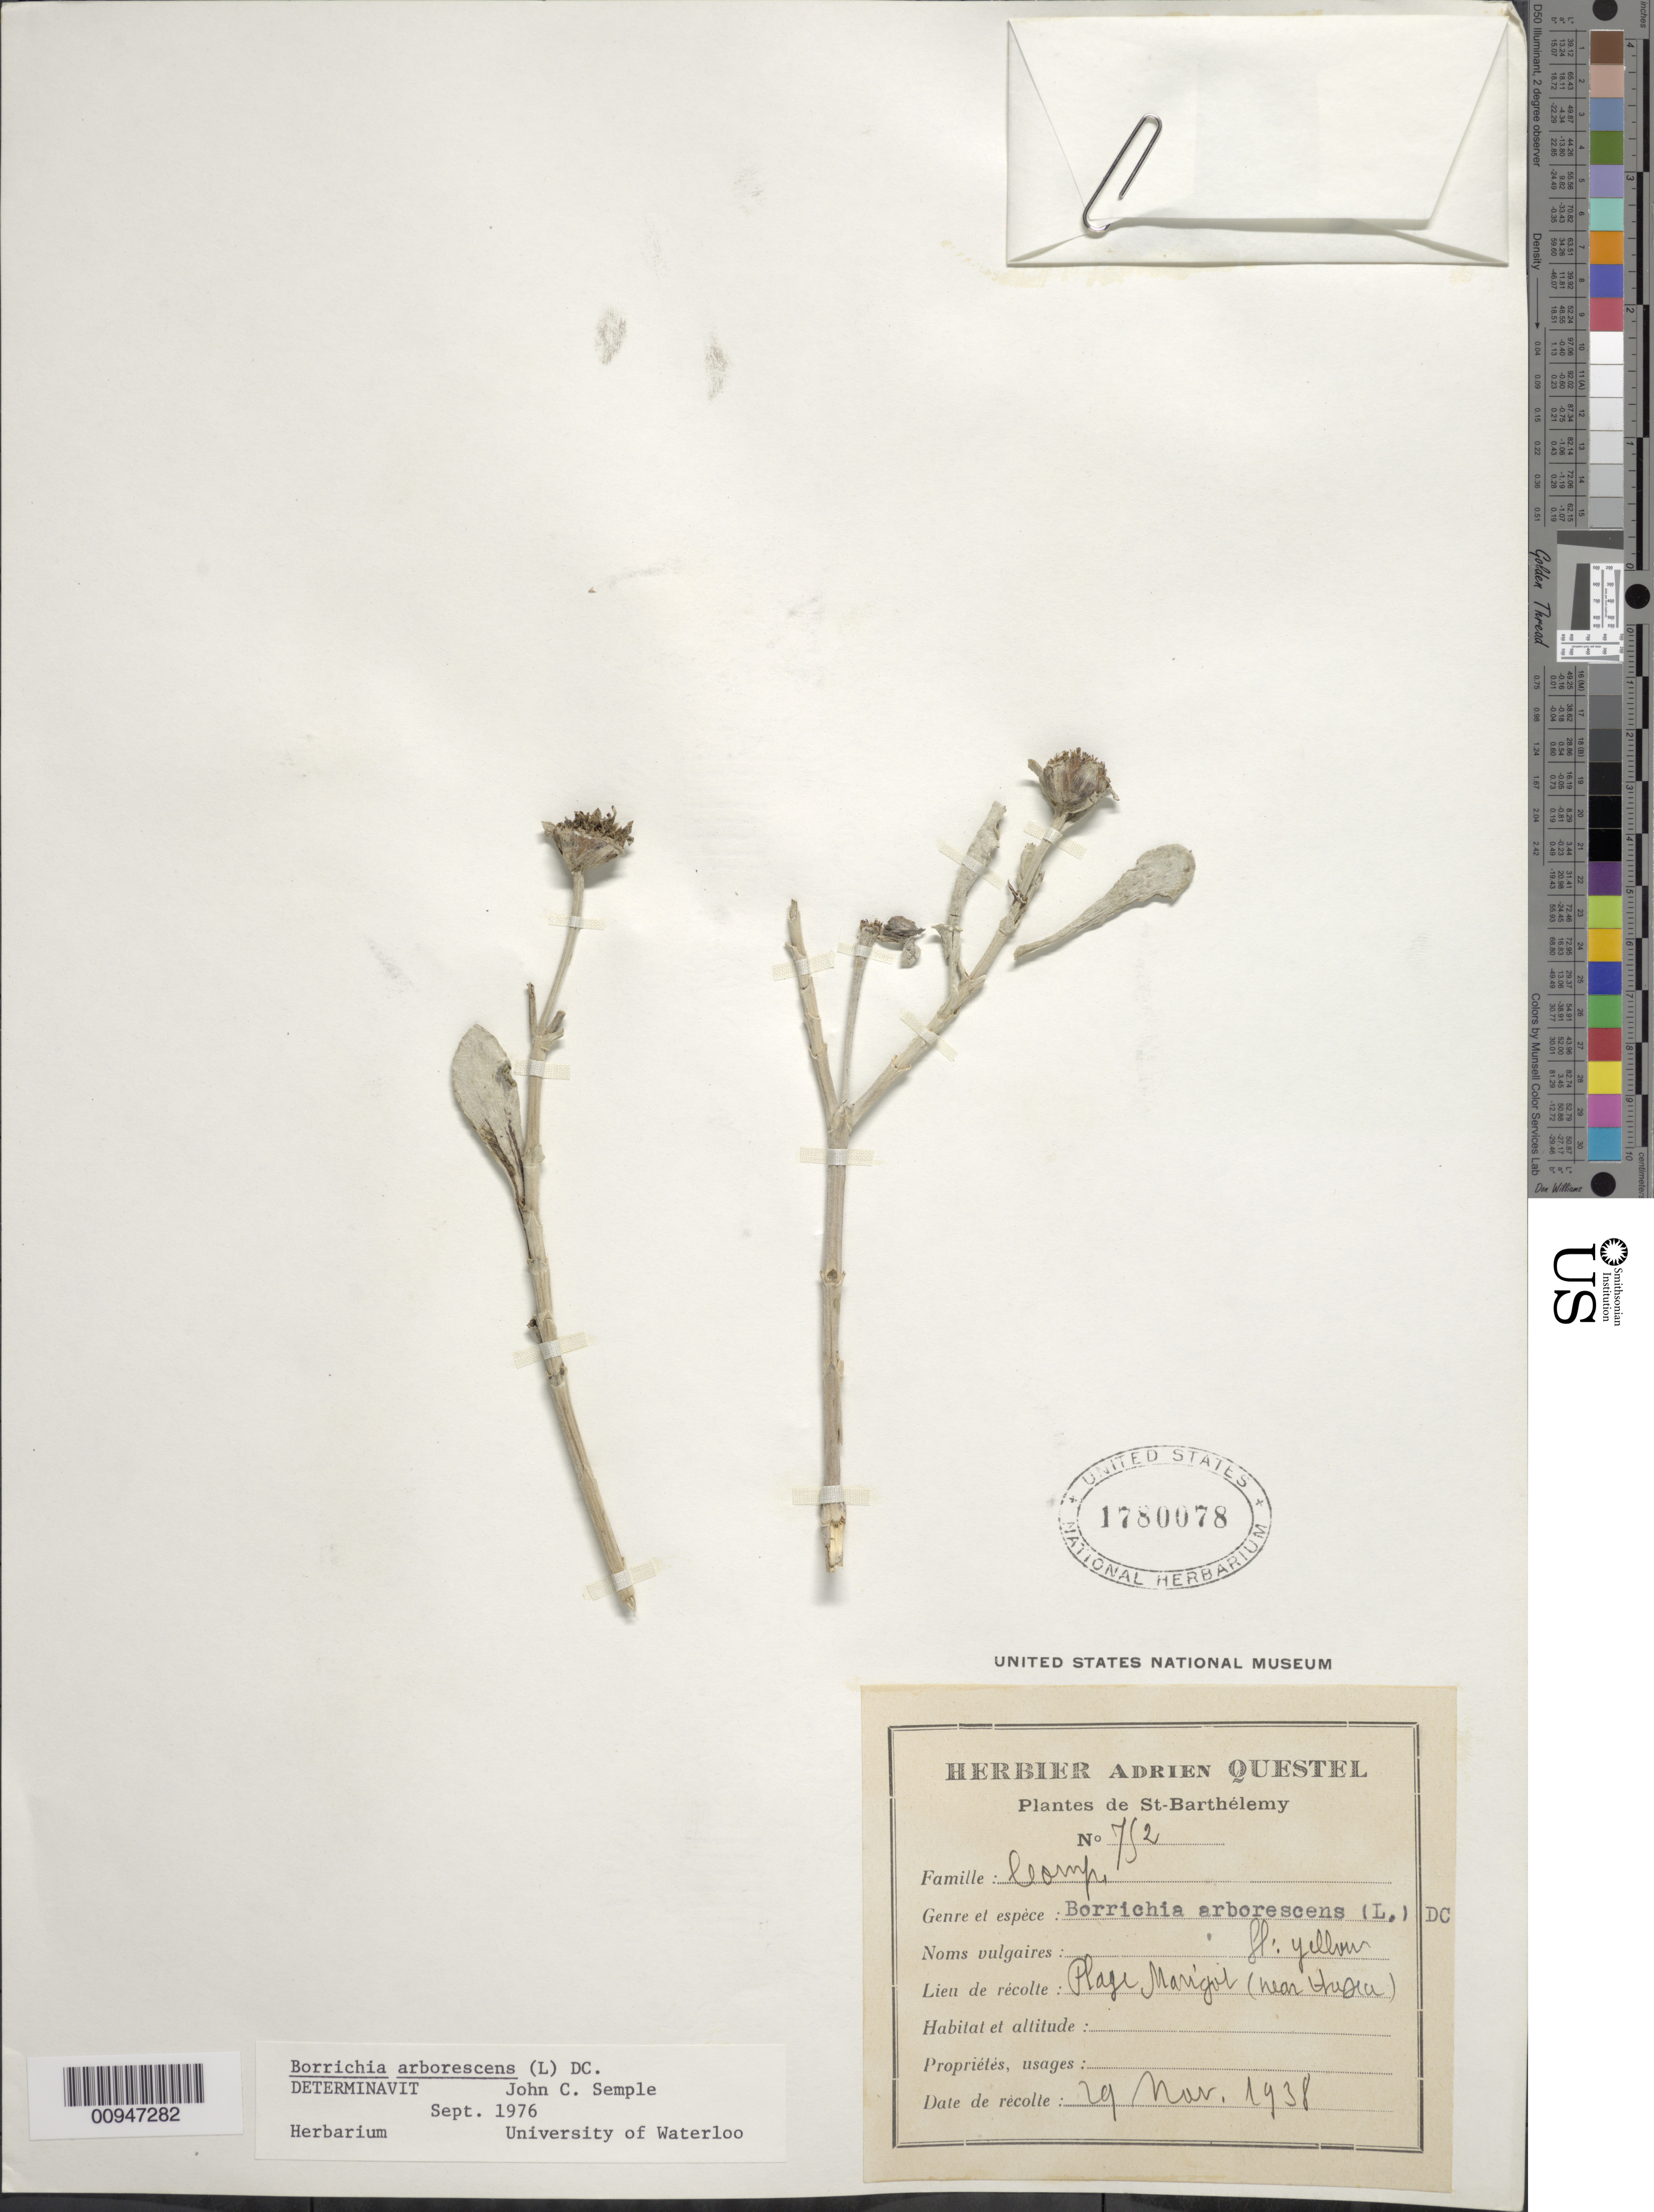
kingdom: Plantae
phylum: Tracheophyta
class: Magnoliopsida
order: Asterales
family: Asteraceae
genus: Borrichia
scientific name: Borrichia arborescens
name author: (L.) DC.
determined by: Semple, J. C.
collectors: A. Questel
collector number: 752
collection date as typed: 29 Mar 1938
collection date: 1938-03-29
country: Saint Barthélemy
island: St. Barthélemy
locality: Plage Marigot (near Trudeu)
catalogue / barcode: US 1780078